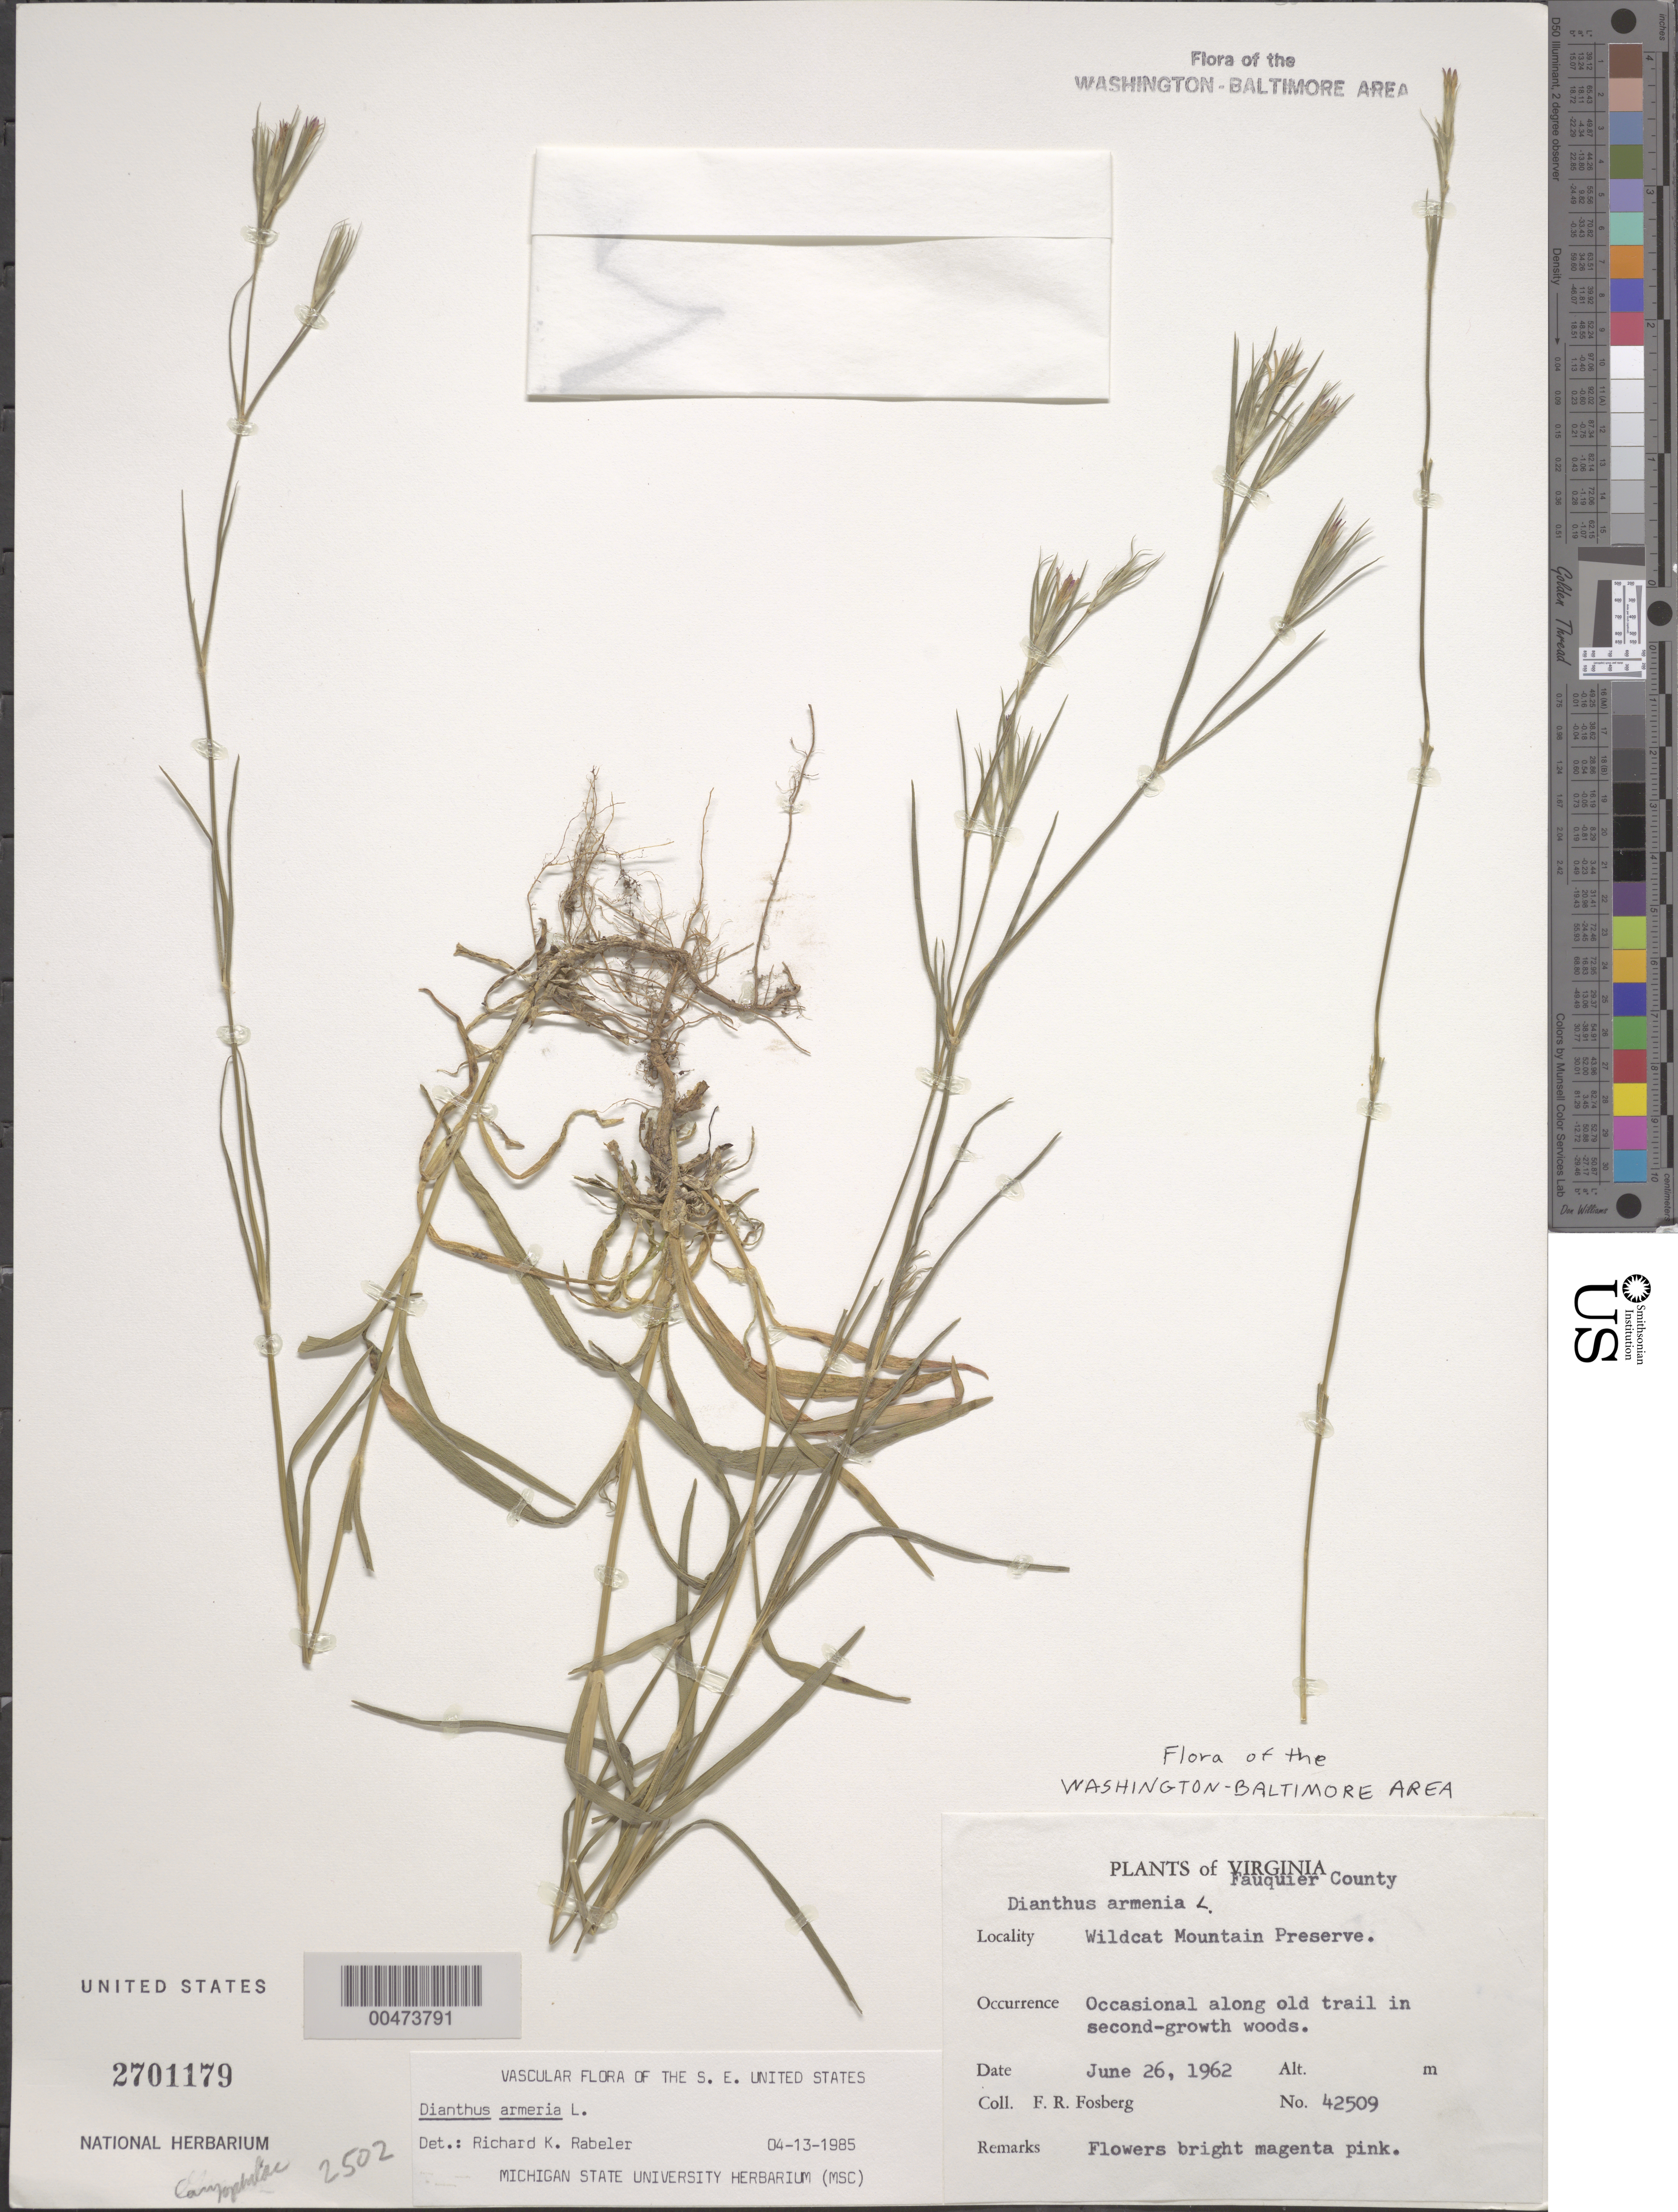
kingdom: Plantae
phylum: Tracheophyta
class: Magnoliopsida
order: Caryophyllales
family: Caryophyllaceae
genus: Dianthus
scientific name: Dianthus armeria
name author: L.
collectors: F. R. Fosberg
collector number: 42509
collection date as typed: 26 Jun 1962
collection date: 1962-06-26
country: United States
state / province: Virginia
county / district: Fauquier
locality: Wildcat Mountain Preserve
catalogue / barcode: US 2701179